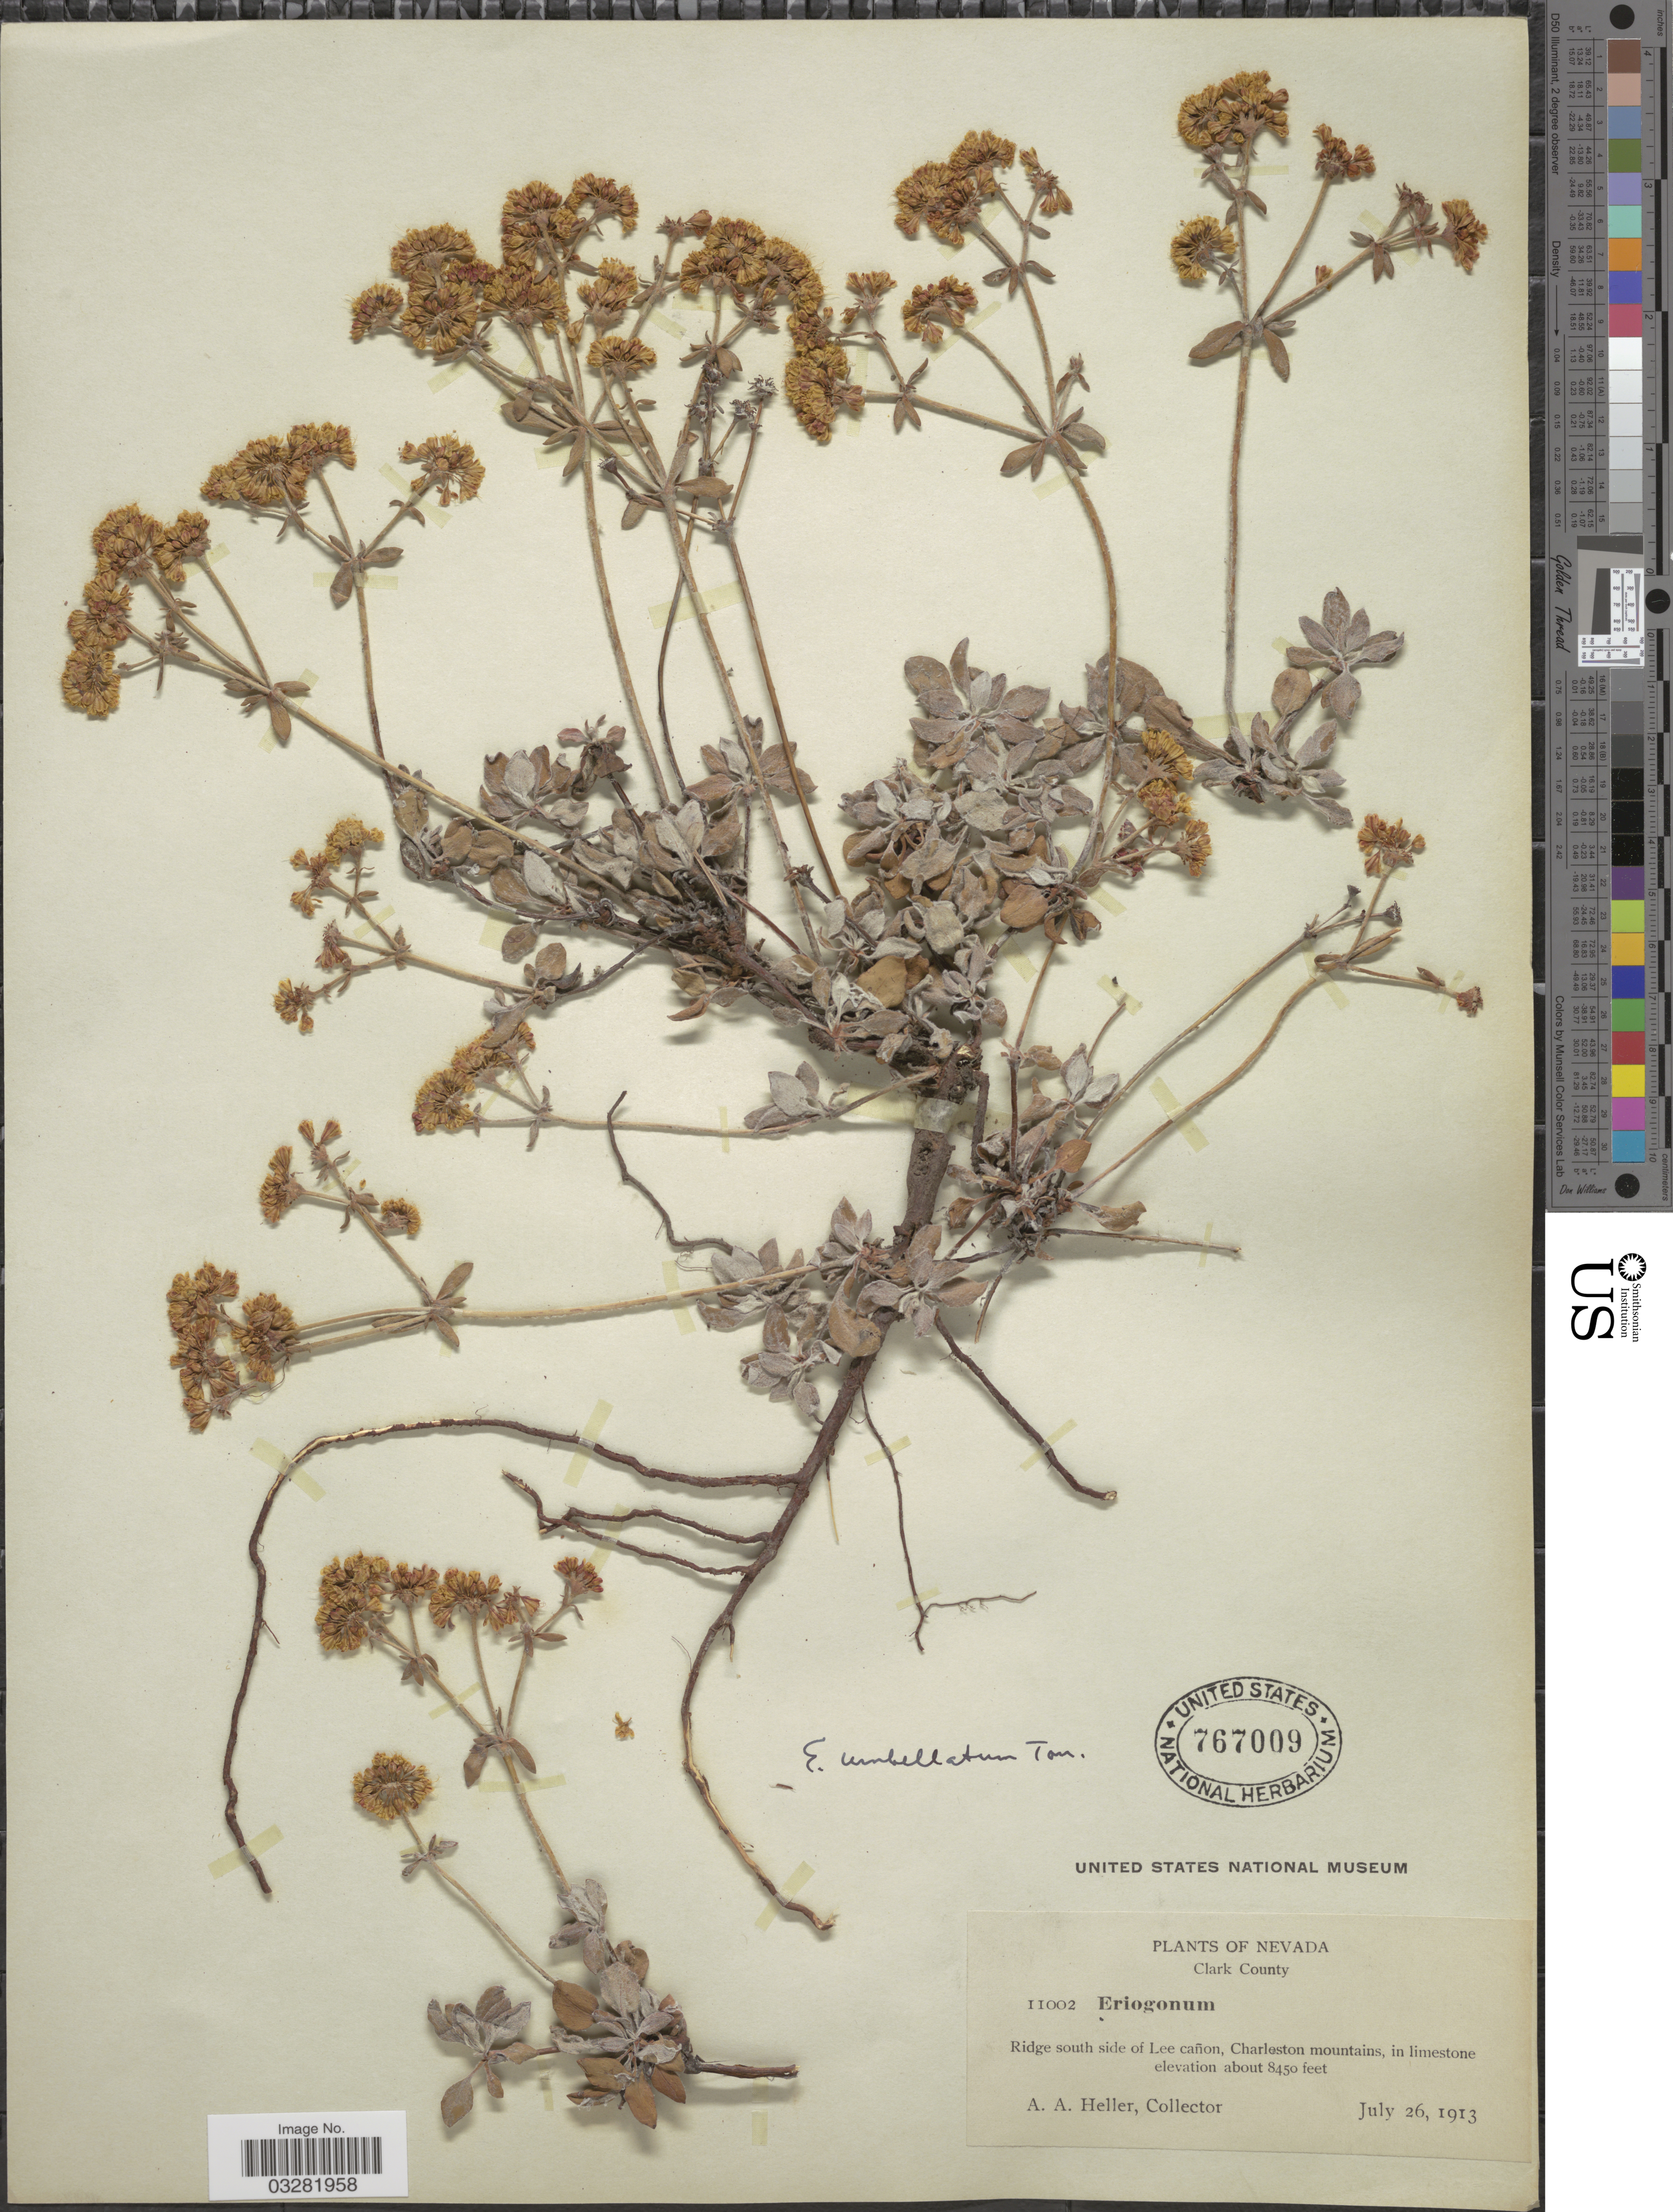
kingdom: Plantae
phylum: Tracheophyta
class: Magnoliopsida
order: Caryophyllales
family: Polygonaceae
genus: Eriogonum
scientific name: Eriogonum umbellatum var. versicolor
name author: S. Stokes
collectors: A. A. Heller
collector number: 11002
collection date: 1913-07-26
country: United States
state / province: Nevada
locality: Clark County. Ridge south side of Lee cañon, Charleston mountains, in limestone.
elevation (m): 2576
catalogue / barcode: US 767009